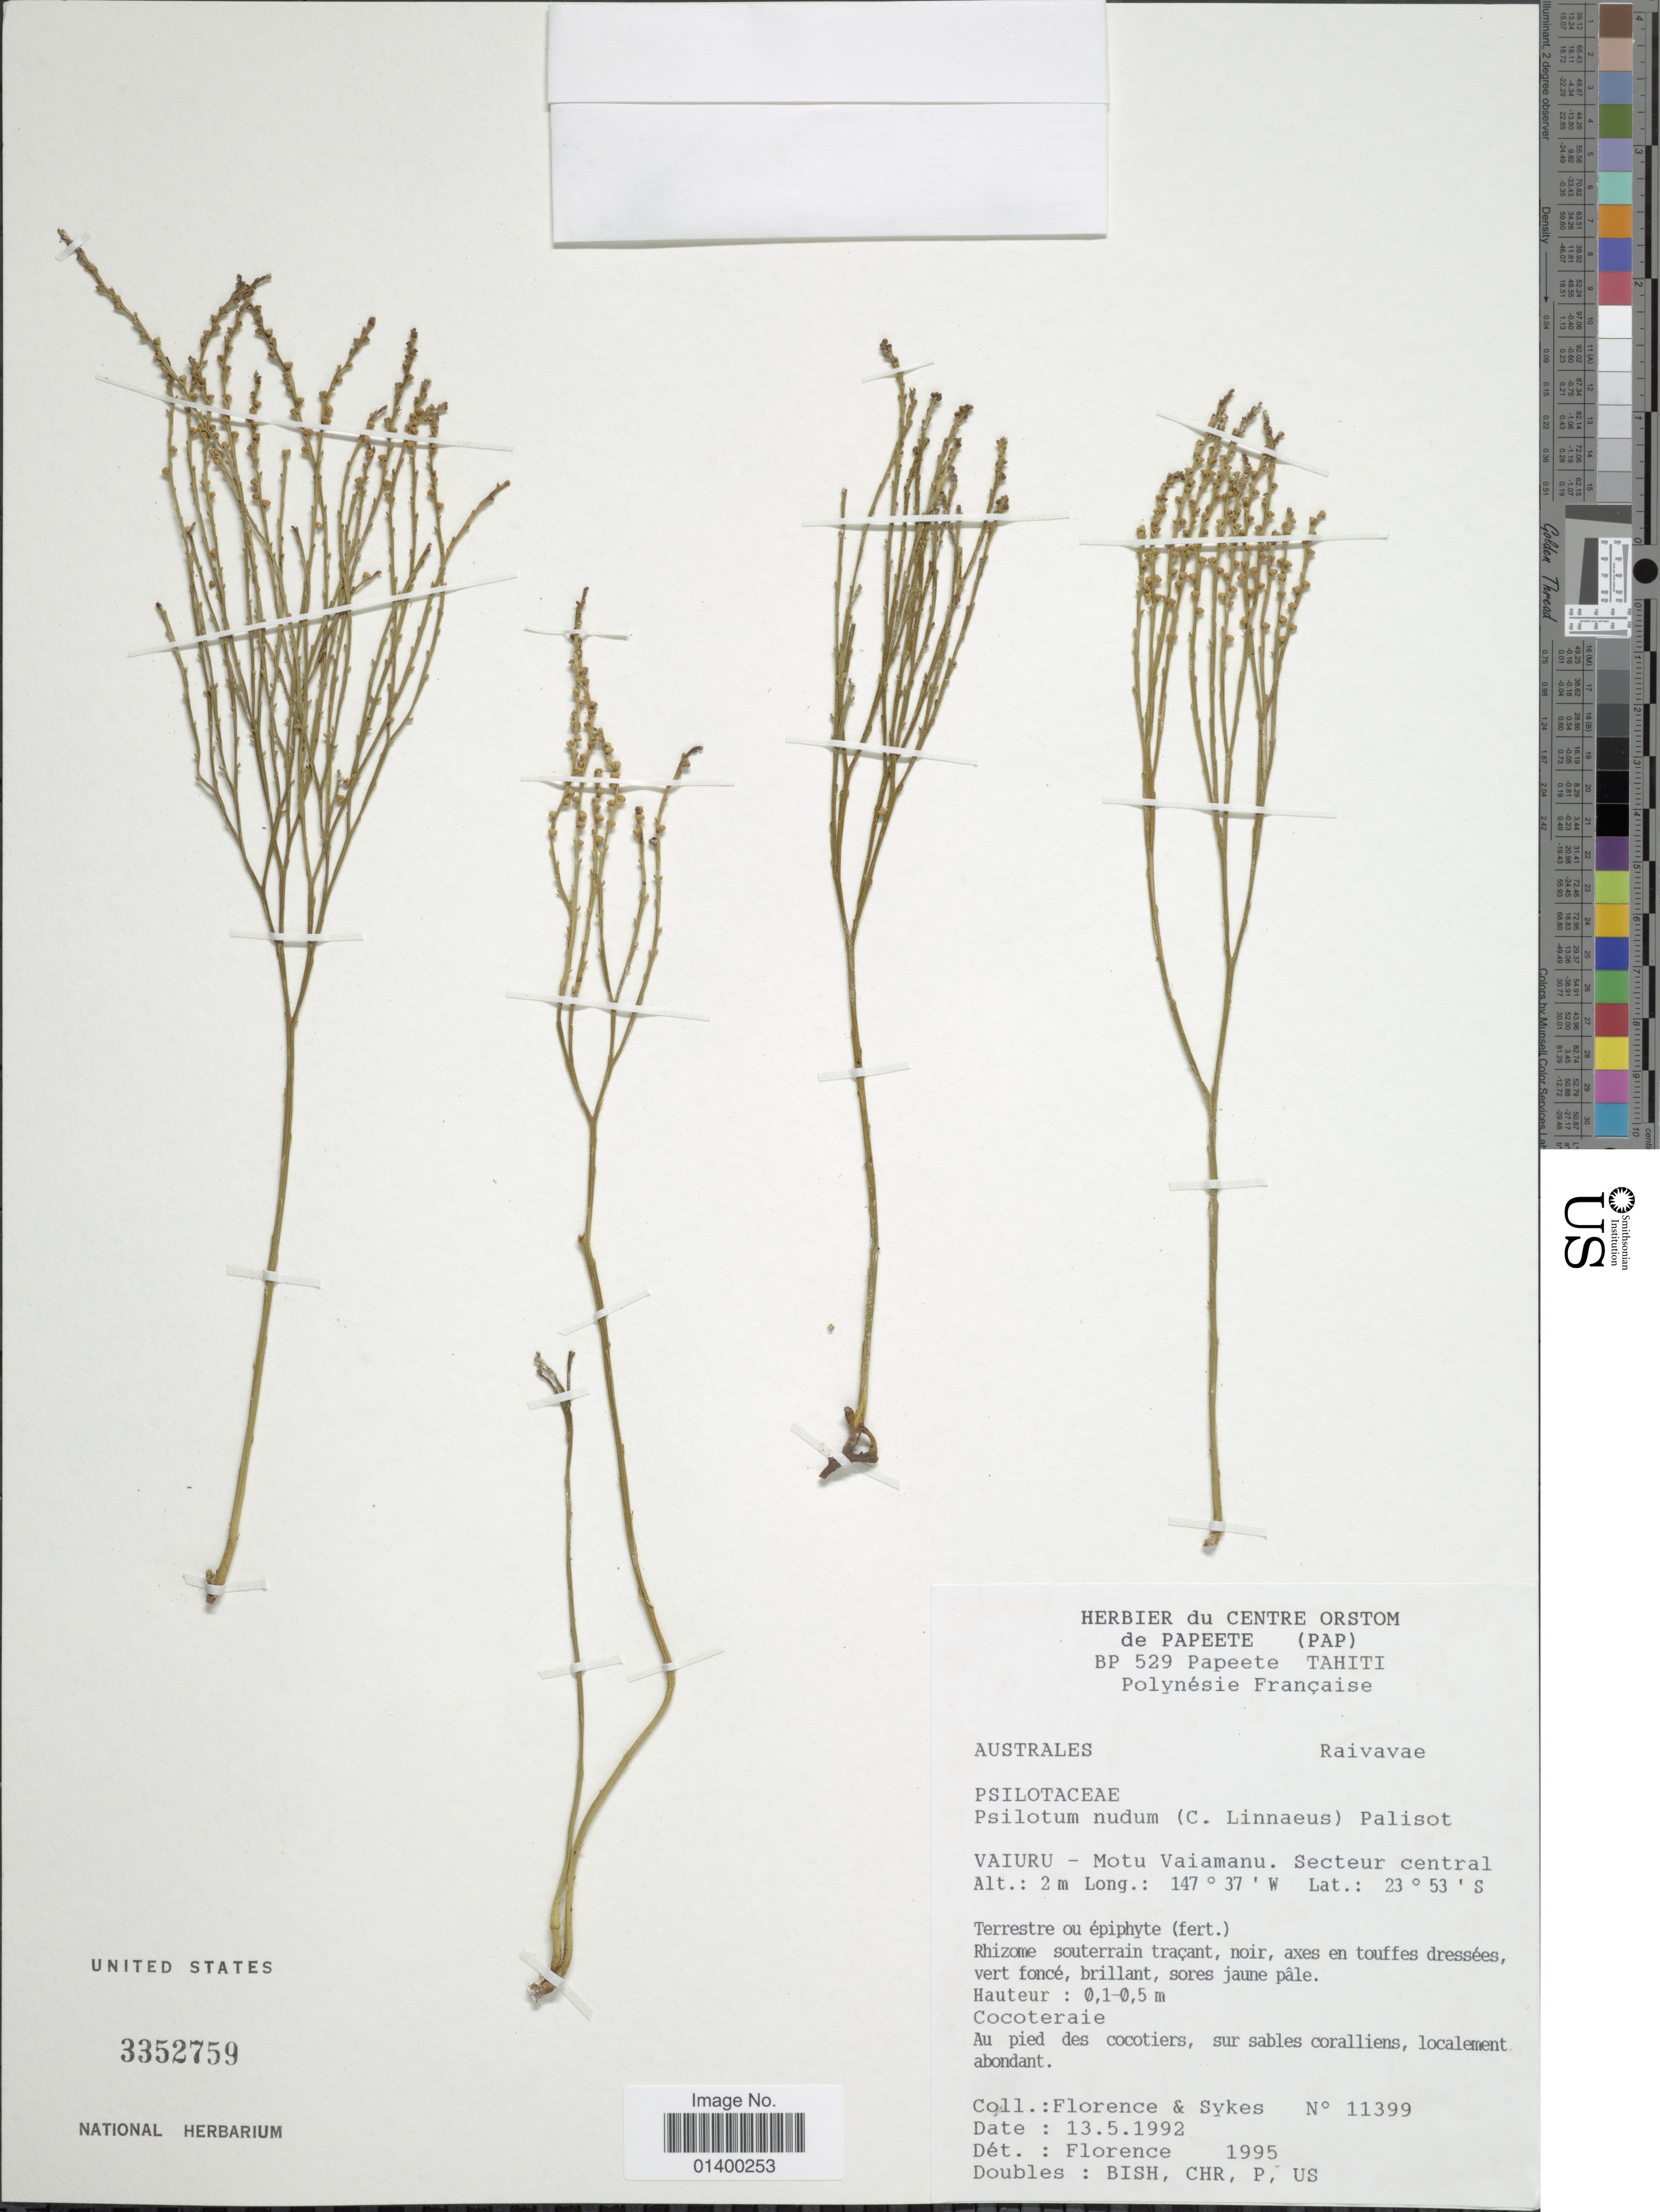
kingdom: Plantae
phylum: Tracheophyta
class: Polypodiopsida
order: Psilotales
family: Psilotaceae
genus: Psilotum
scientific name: Psilotum nudum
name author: (L.) P. Beauv.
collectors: -. Florence & Sykes, --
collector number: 11399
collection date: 1992-05-13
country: French Polynesia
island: Raivavae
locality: Australes, Raivavae, Vaiuru - Motu Vaiamanu, secteur central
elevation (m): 2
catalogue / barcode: US 3352759